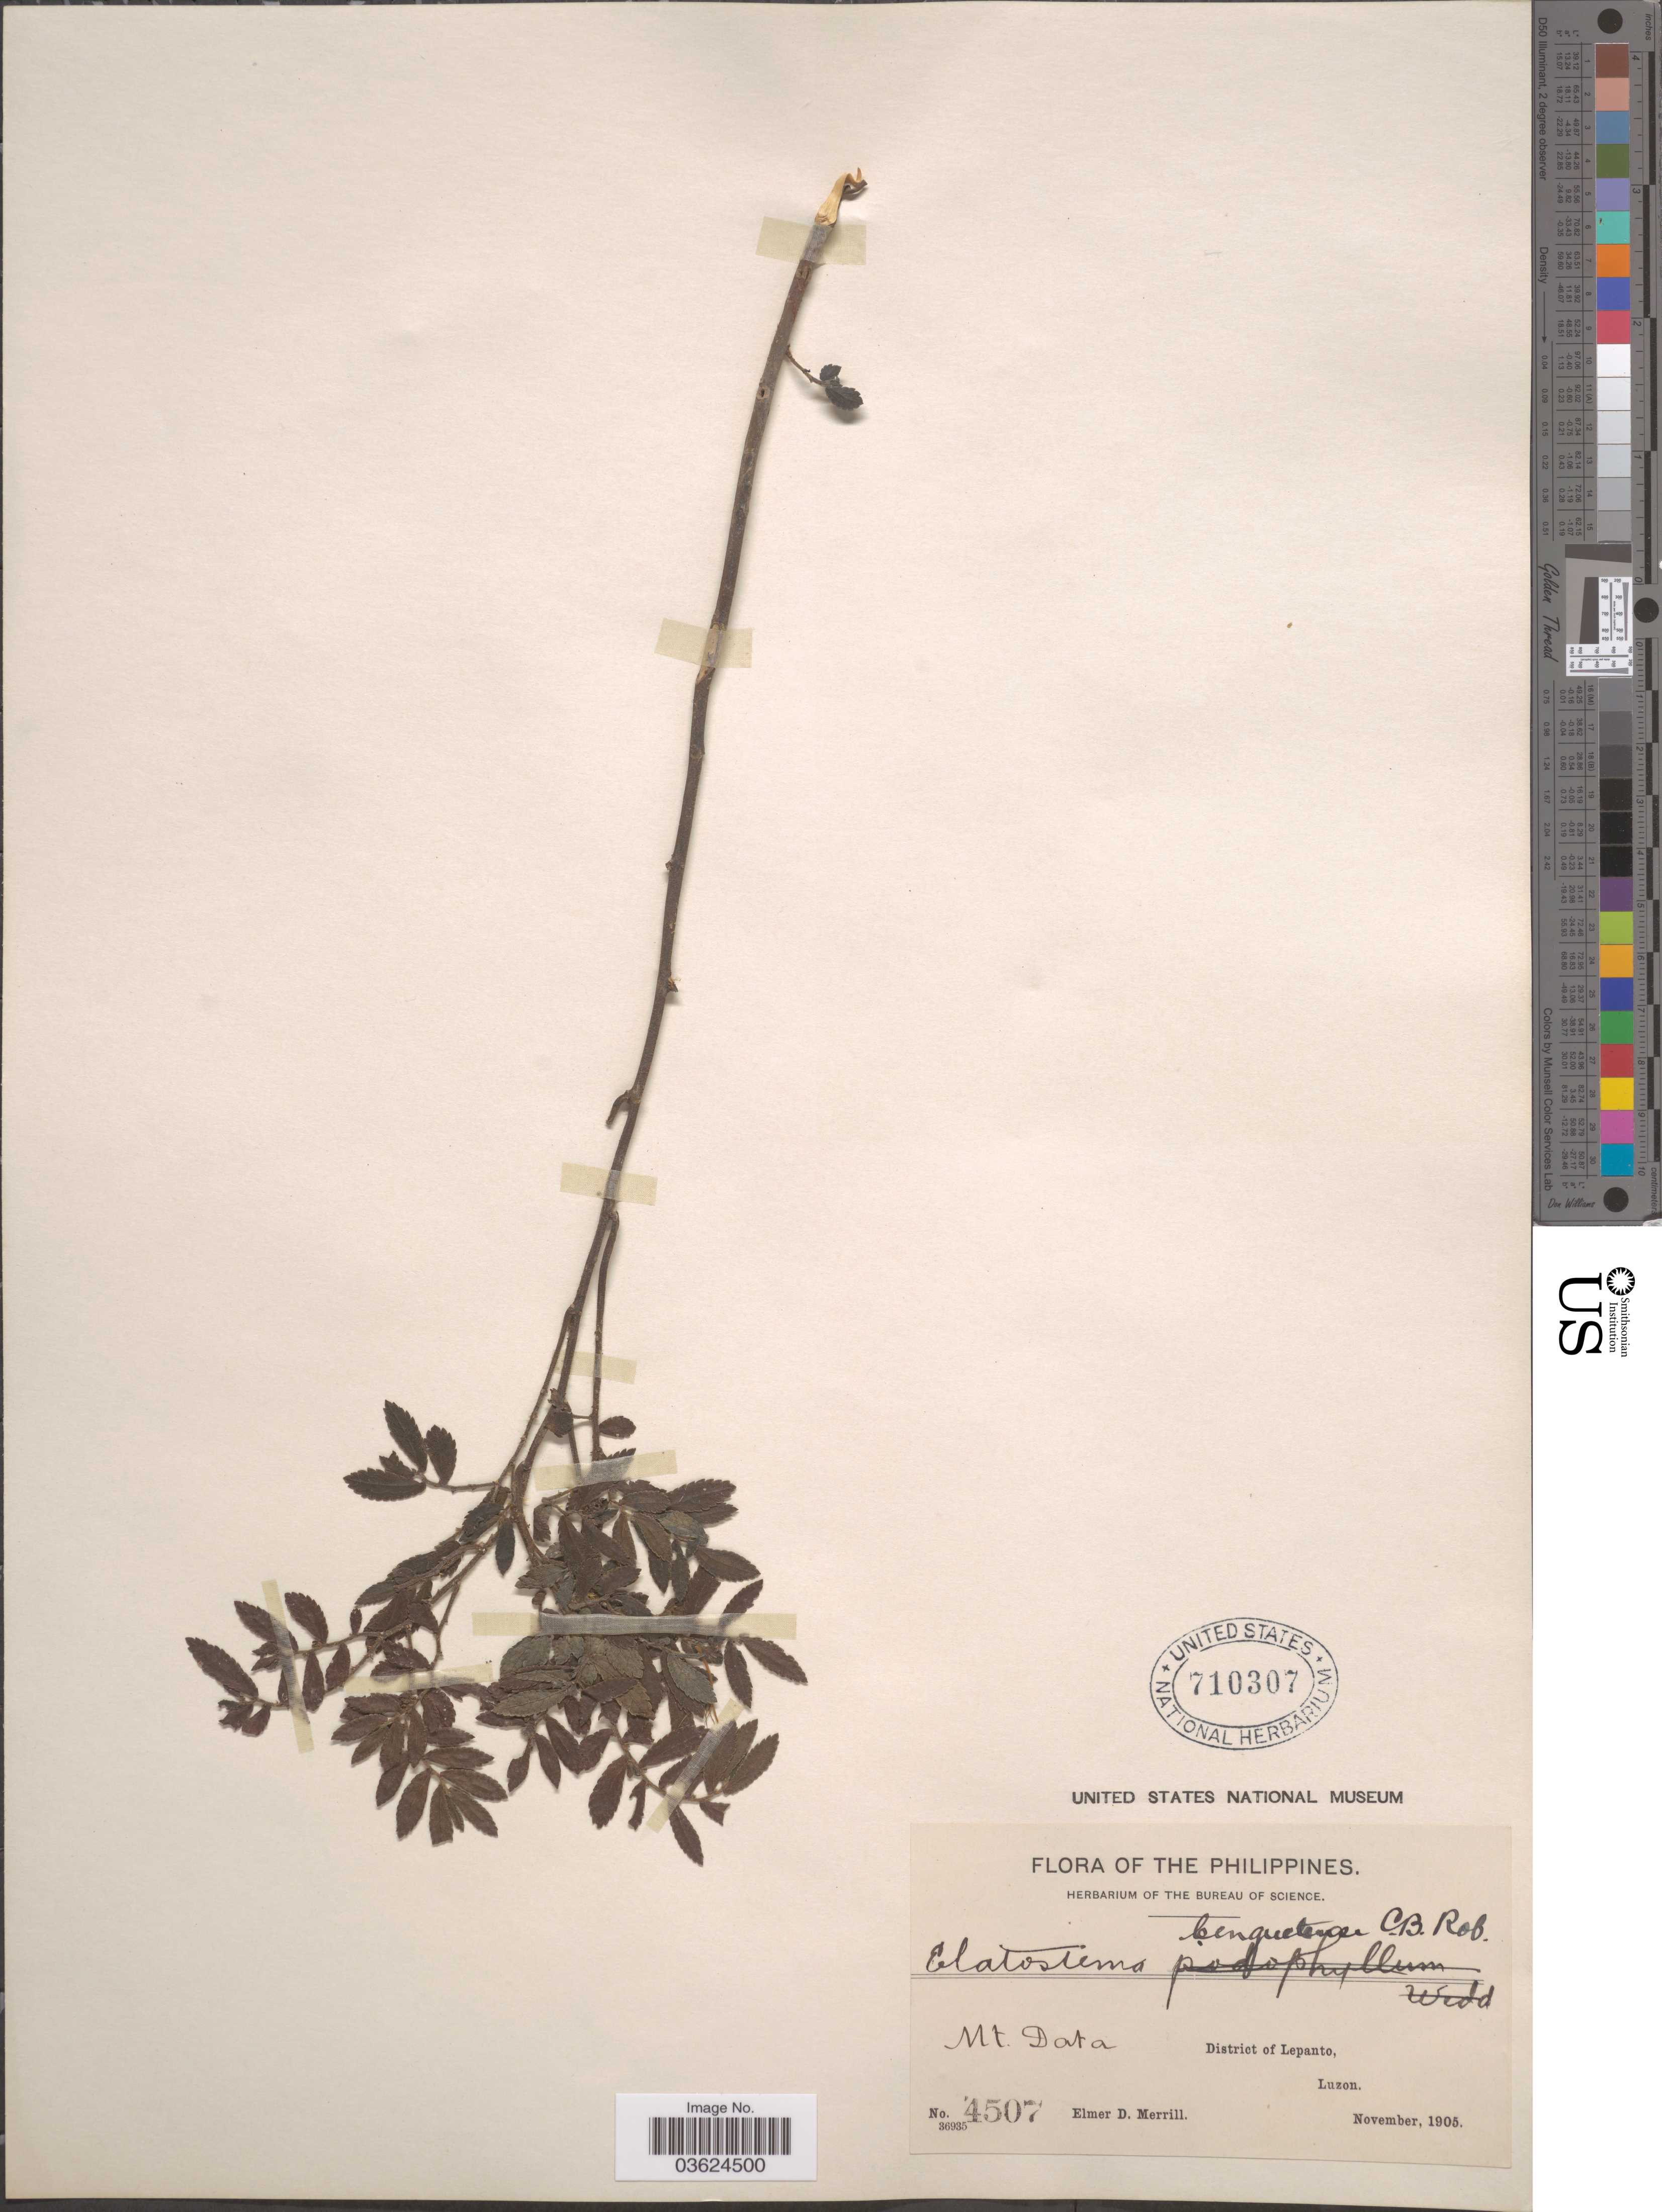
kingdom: Plantae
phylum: Tracheophyta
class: Magnoliopsida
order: Rosales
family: Urticaceae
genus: Elatostema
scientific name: Elatostema benguetense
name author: C.B. Rob.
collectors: E. D. Merrill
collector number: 4507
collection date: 1905-11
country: Philippines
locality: Mt. Data, District of Lepanto, Luzon.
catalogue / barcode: US 710307